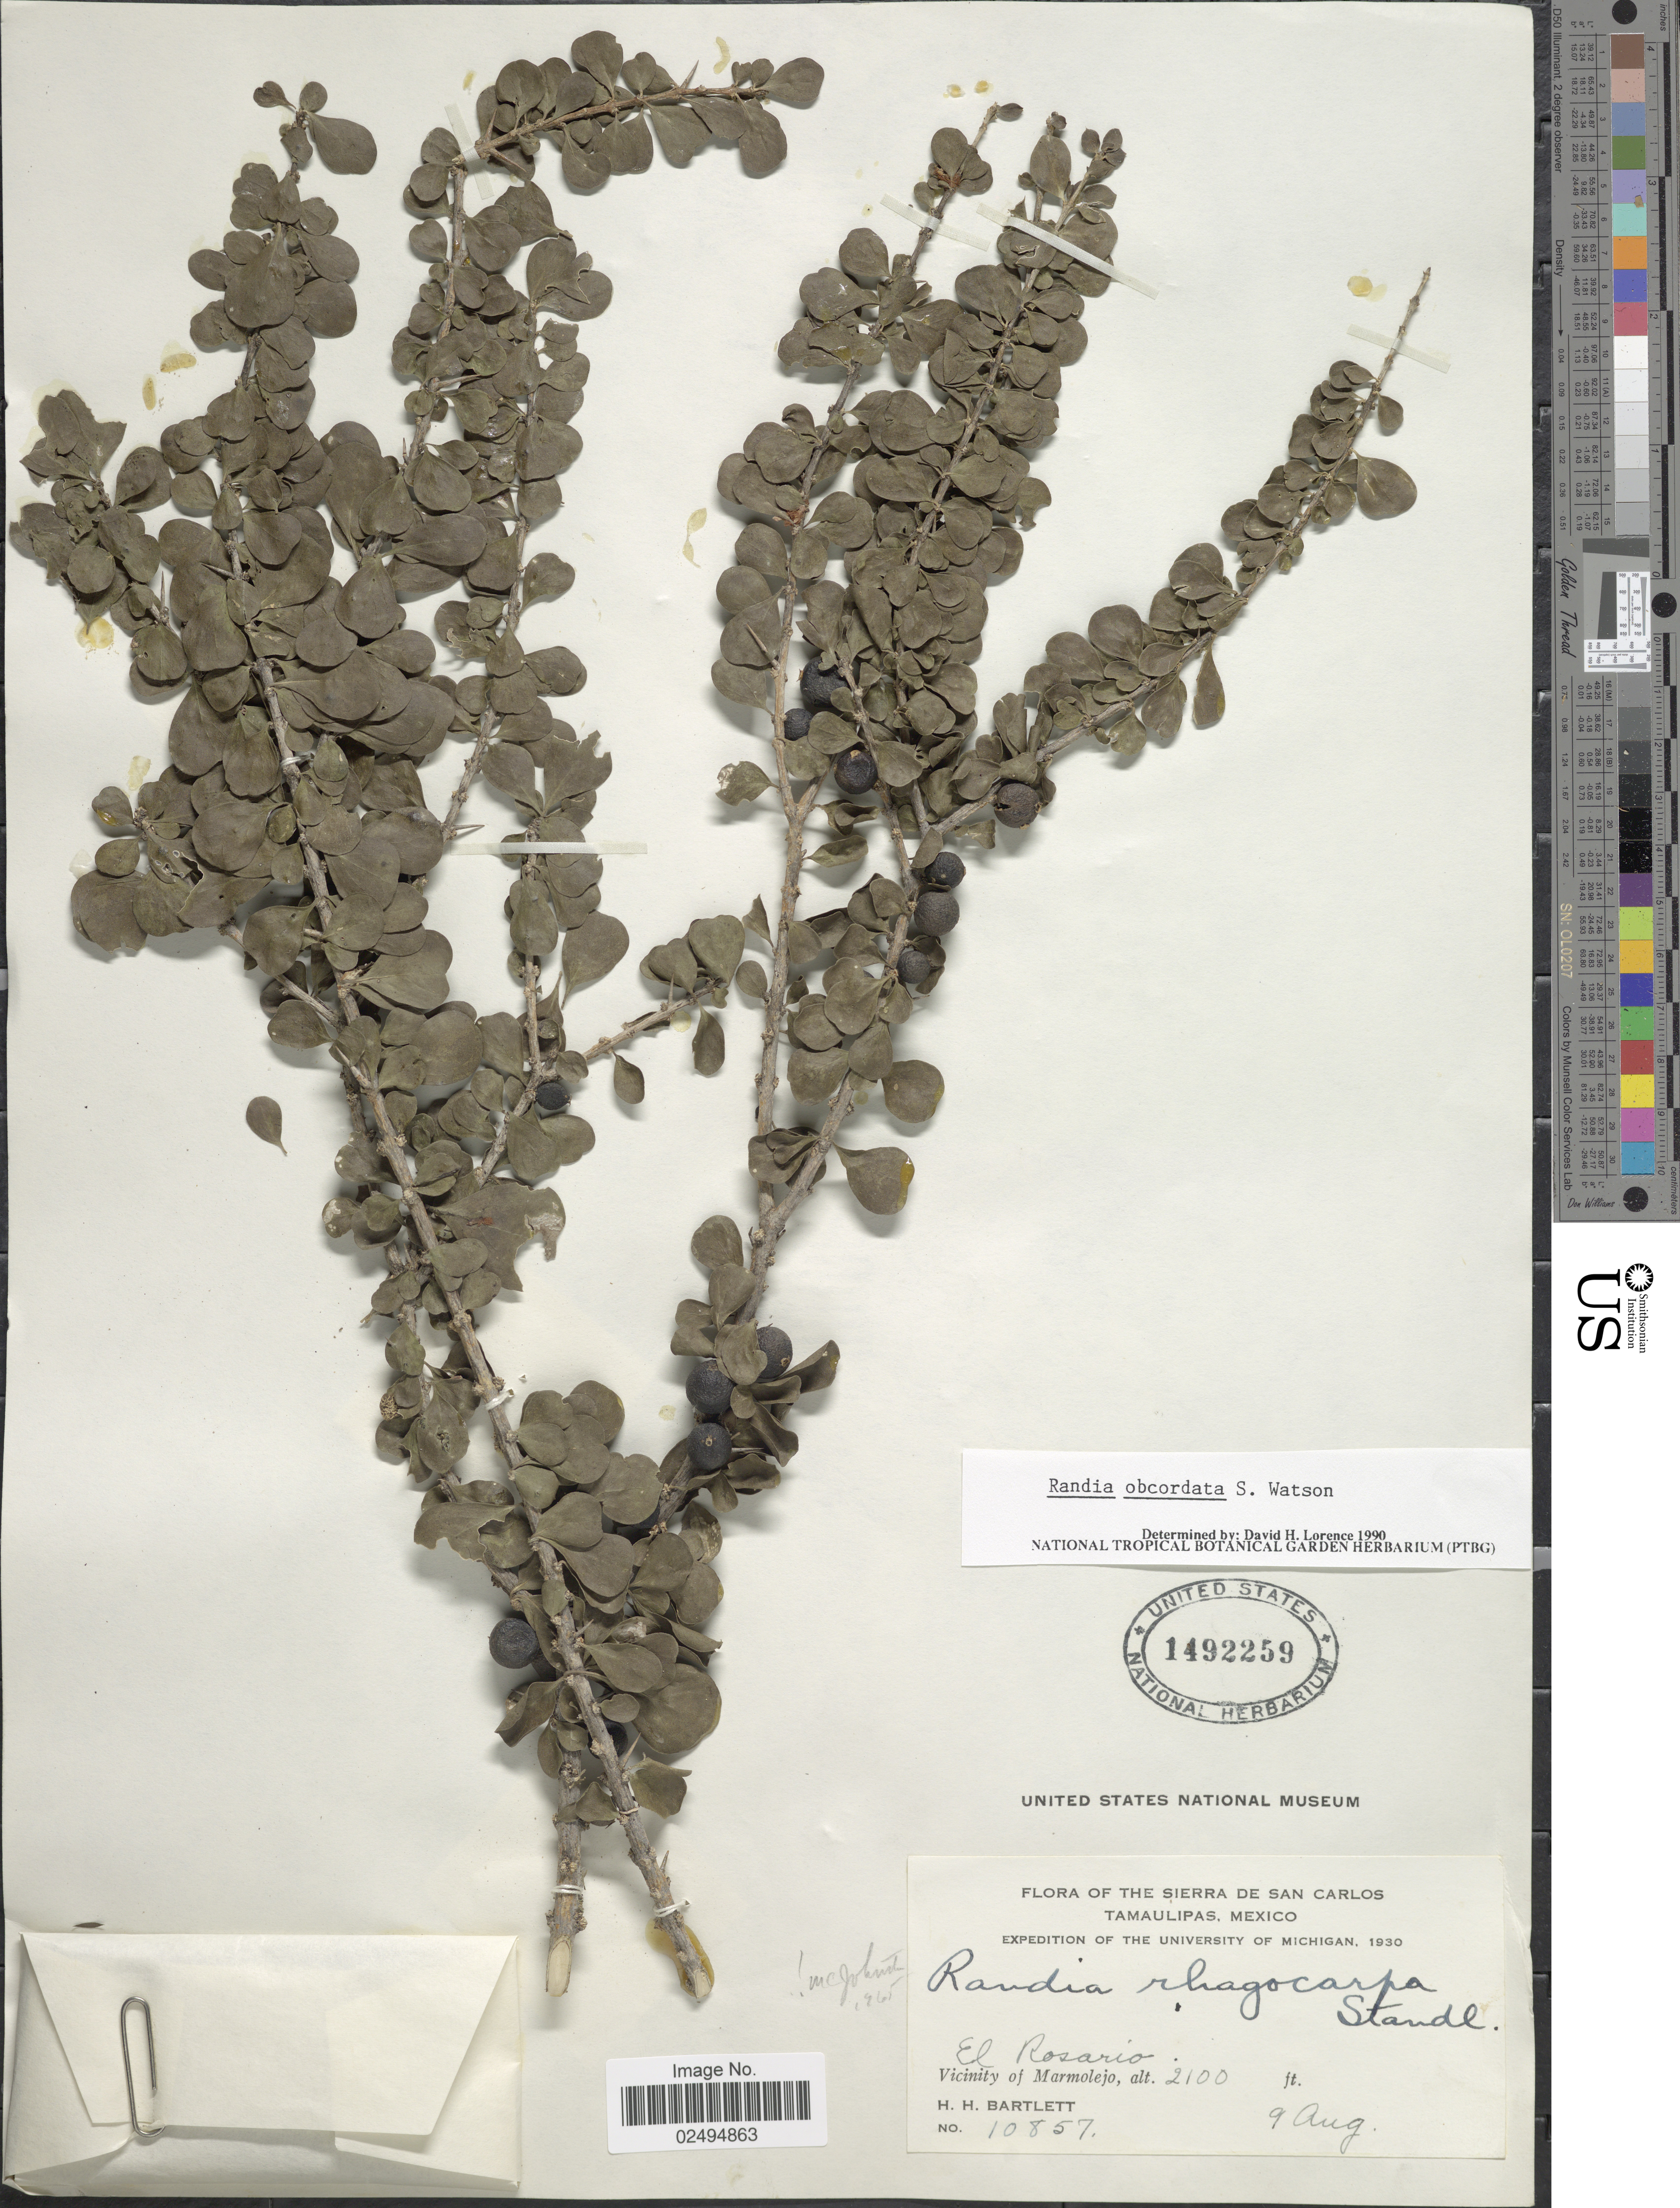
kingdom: Plantae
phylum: Tracheophyta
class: Magnoliopsida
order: Gentianales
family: Rubiaceae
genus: Randia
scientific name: Randia obcordata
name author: S. Watson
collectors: H. H. Bartlett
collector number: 10857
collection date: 1930-08-09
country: Mexico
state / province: Tamaulipas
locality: Sierra de San Carlos, El Rosario, Vicinity of Marmolejo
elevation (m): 640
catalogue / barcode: US 1492259